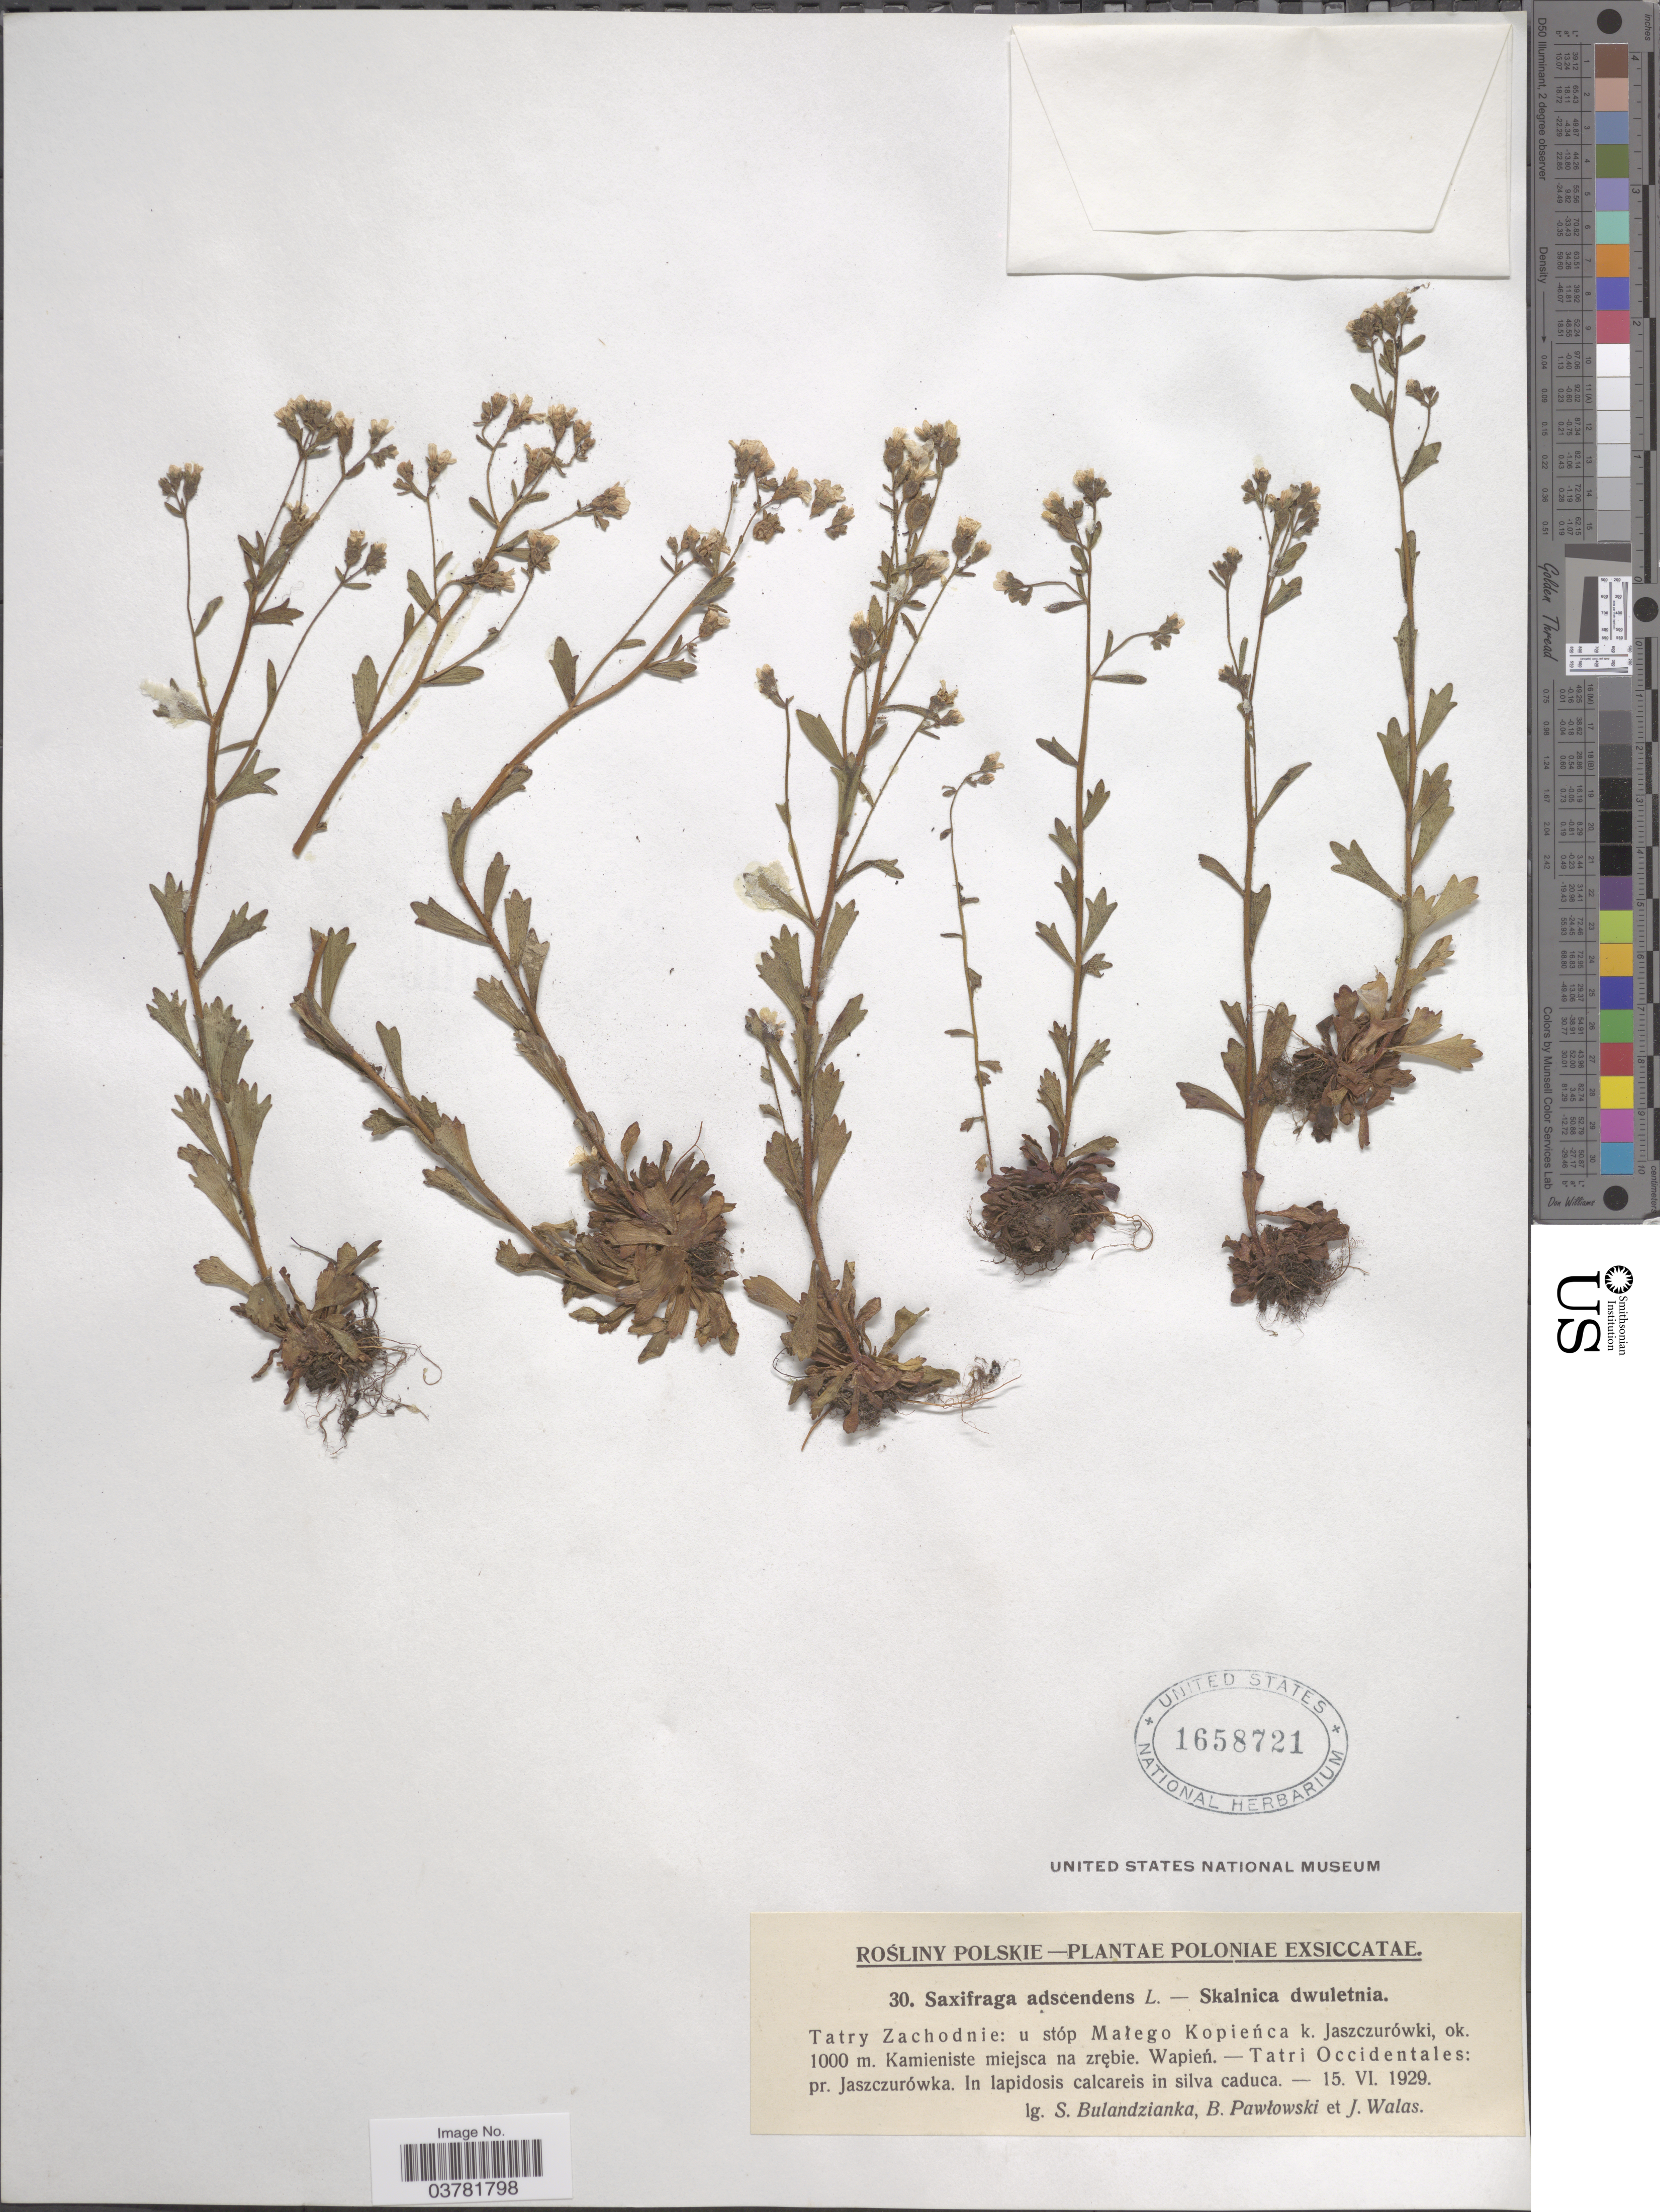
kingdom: Plantae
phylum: Tracheophyta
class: Magnoliopsida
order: Saxifragales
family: Saxifragaceae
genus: Saxifraga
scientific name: Saxifraga adscendens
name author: L.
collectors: S. Bulandzianka, B. Pawlowski & J. Walas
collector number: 30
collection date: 1929-06-15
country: Poland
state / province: Zachodniopomorskie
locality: Poloniae. Tatry Zachodnie: u stóp Małego Kopieńca k. Jaszczurówki, ok. Kamieniste miejsca na zrębie. Wapień. - Tatri Occidentales: pr. Jaszczurówka. In lapidosis calcareis in silva caduca.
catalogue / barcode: US 1658721